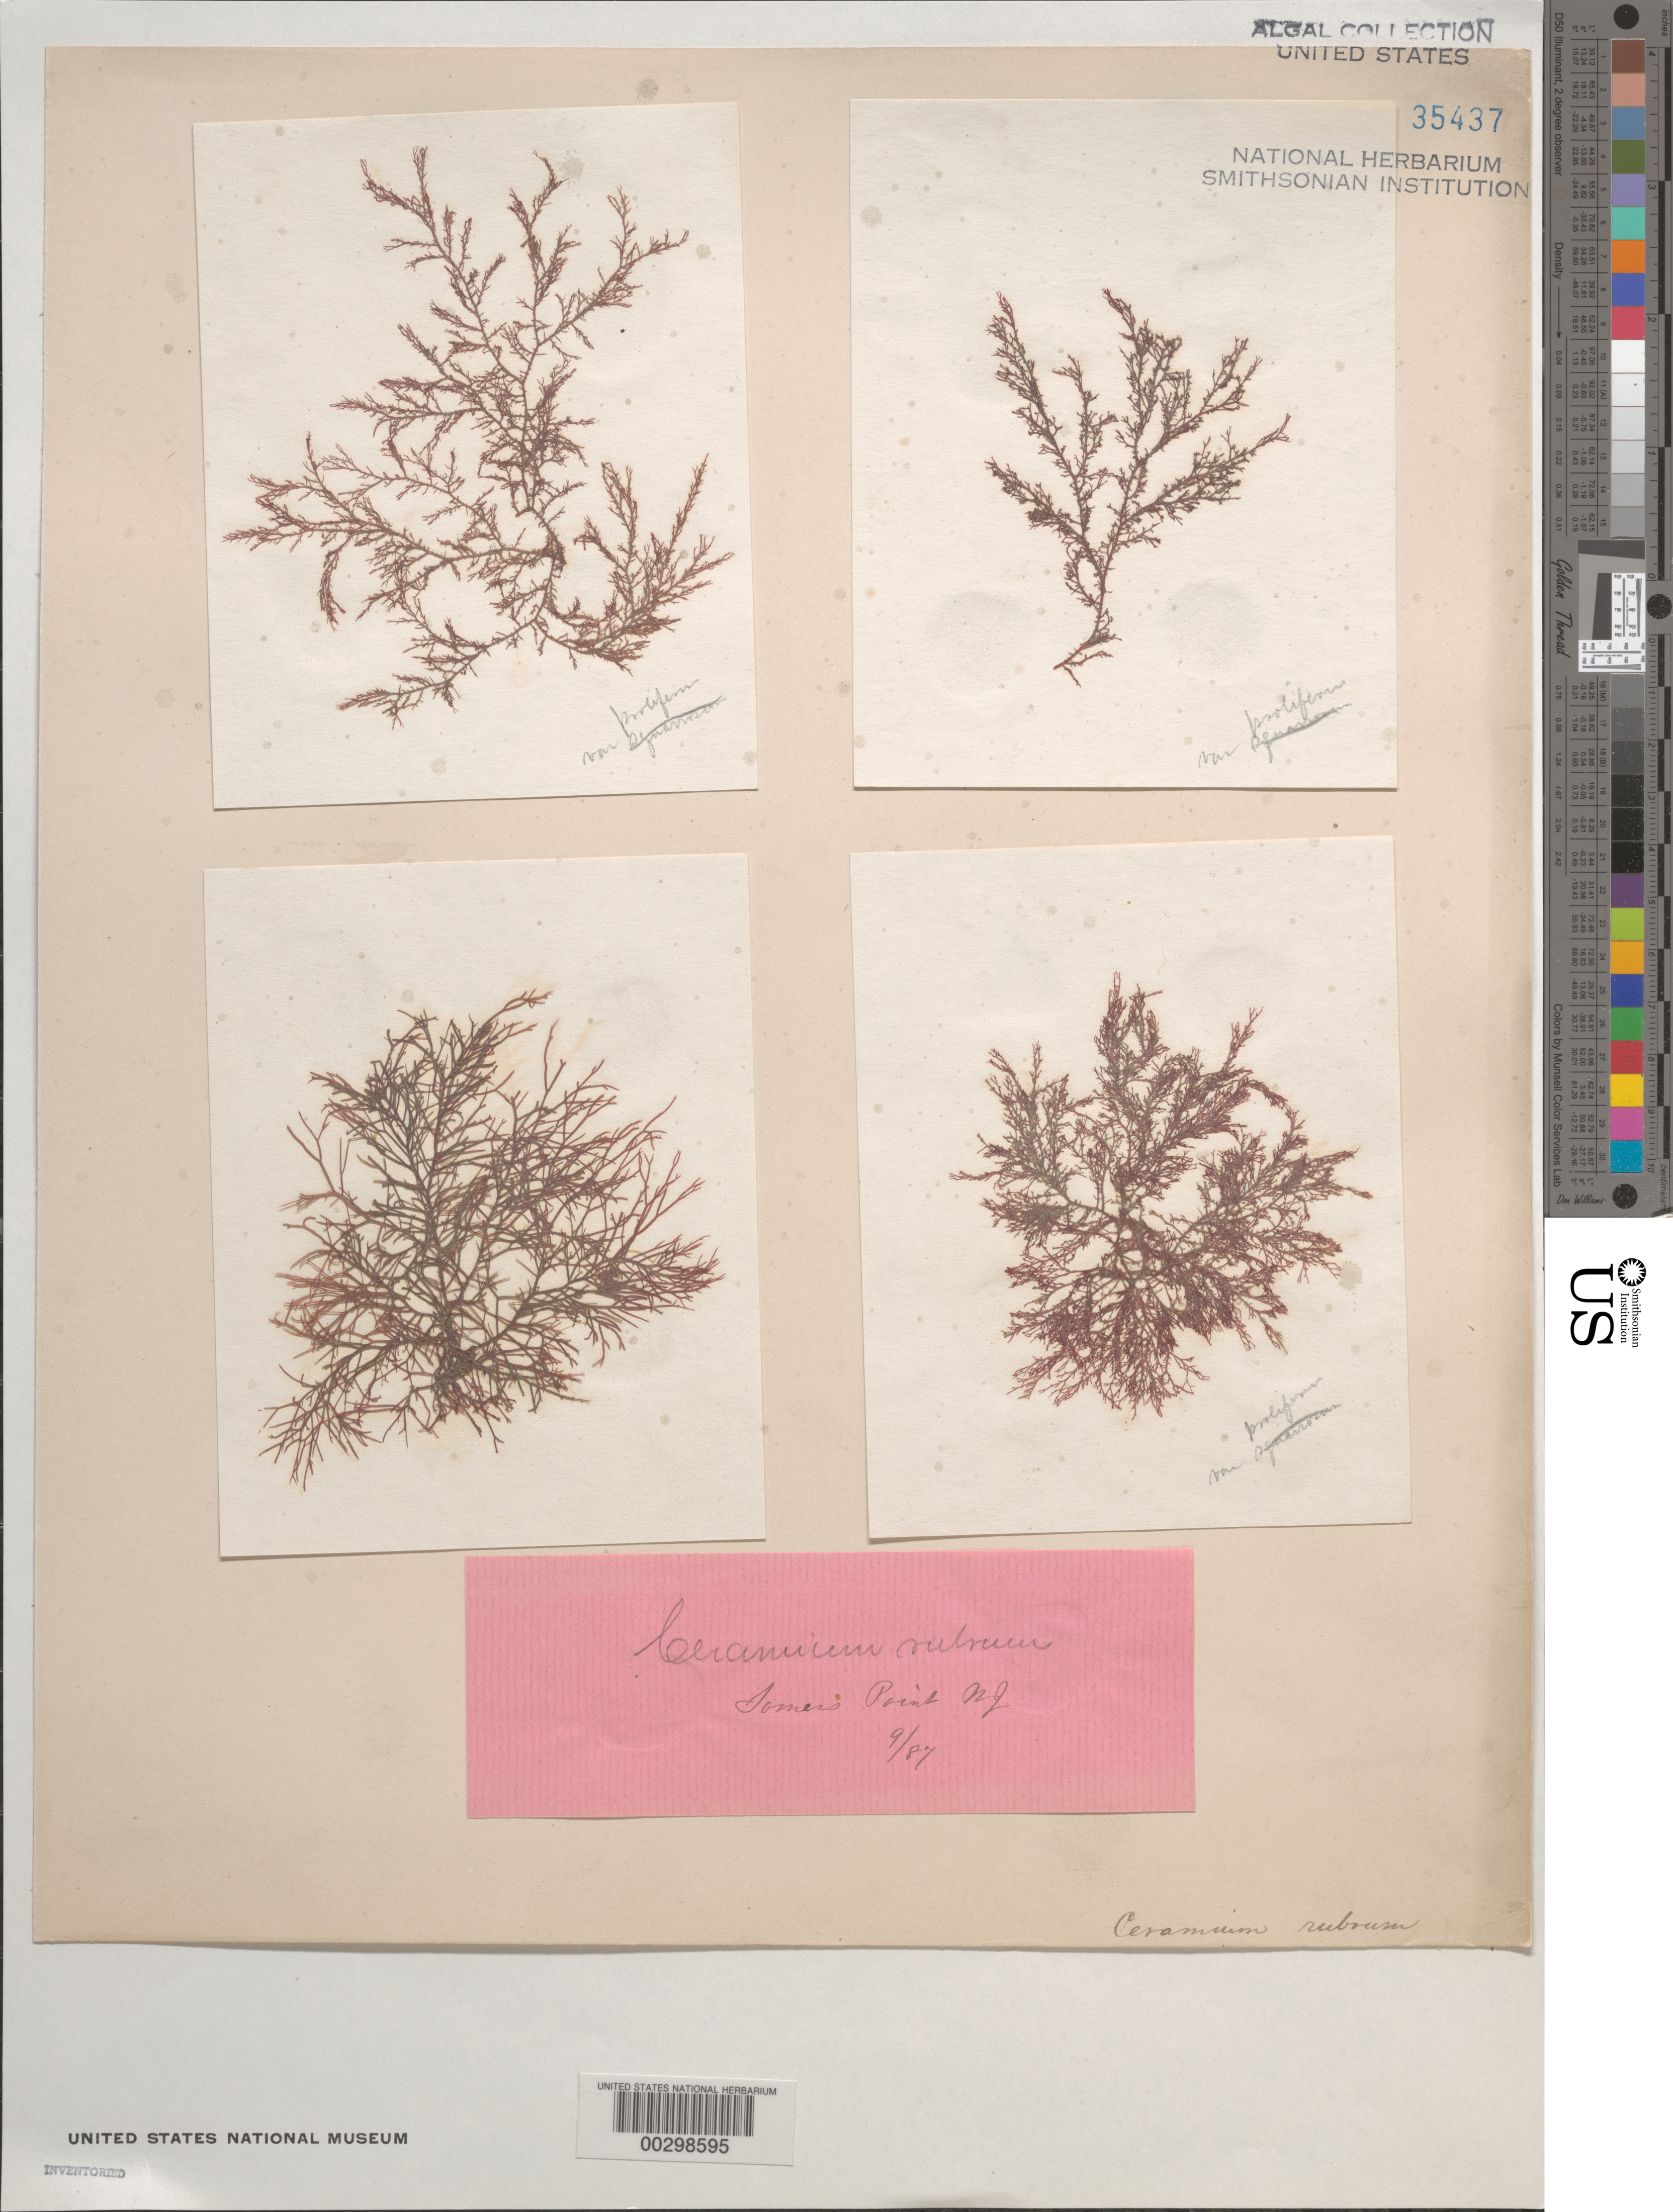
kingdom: Plantae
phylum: Rhodophyta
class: Florideophyceae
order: Ceramiales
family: Ceramiaceae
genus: Ceramium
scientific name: Ceramium rubrum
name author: C. Agardh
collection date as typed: Sep 1887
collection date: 1887-09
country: United States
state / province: New Jersey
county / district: Atlantic County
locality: Somers Point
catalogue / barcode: US 35437